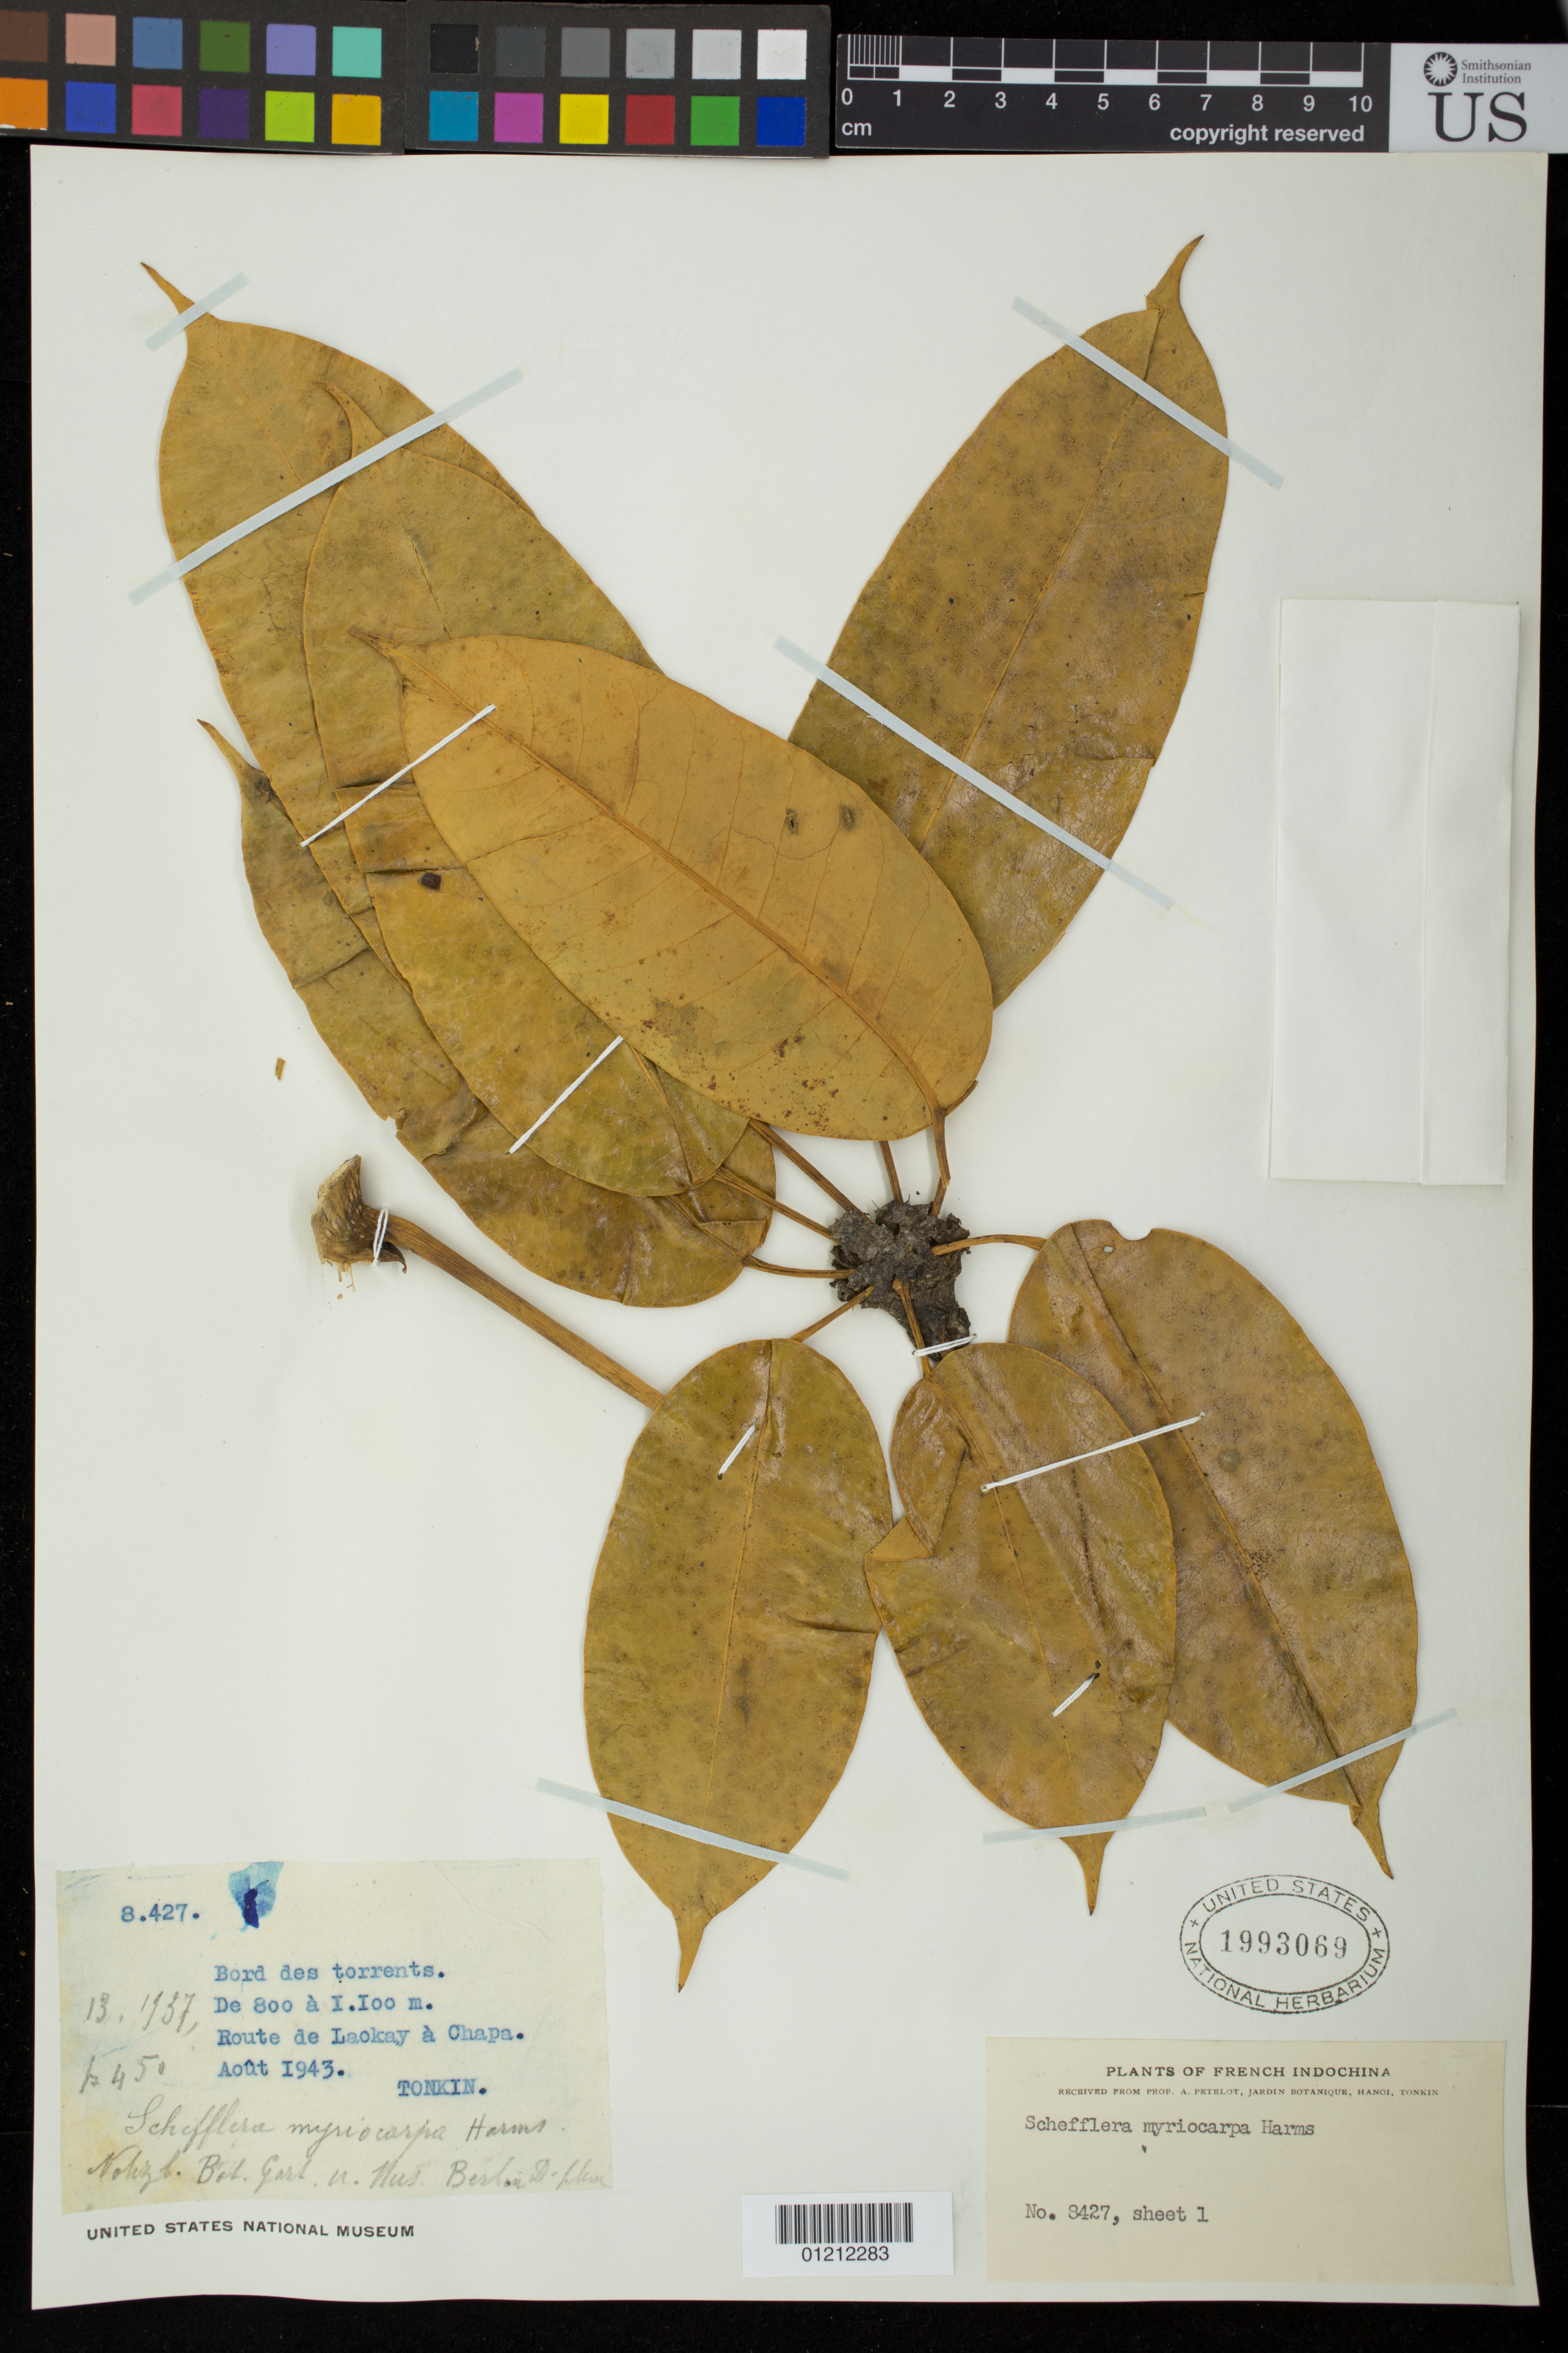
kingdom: Plantae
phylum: Tracheophyta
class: Magnoliopsida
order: Apiales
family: Araliaceae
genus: Schefflera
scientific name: Schefflera myriocarpa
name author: Harms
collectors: A. Petelot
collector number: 8427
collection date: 1943-08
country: Vietnam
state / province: Lao Cai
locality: Bord des torrents, Route de Laokay a Chapa. Tonkin.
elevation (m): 800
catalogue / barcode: US 1993069